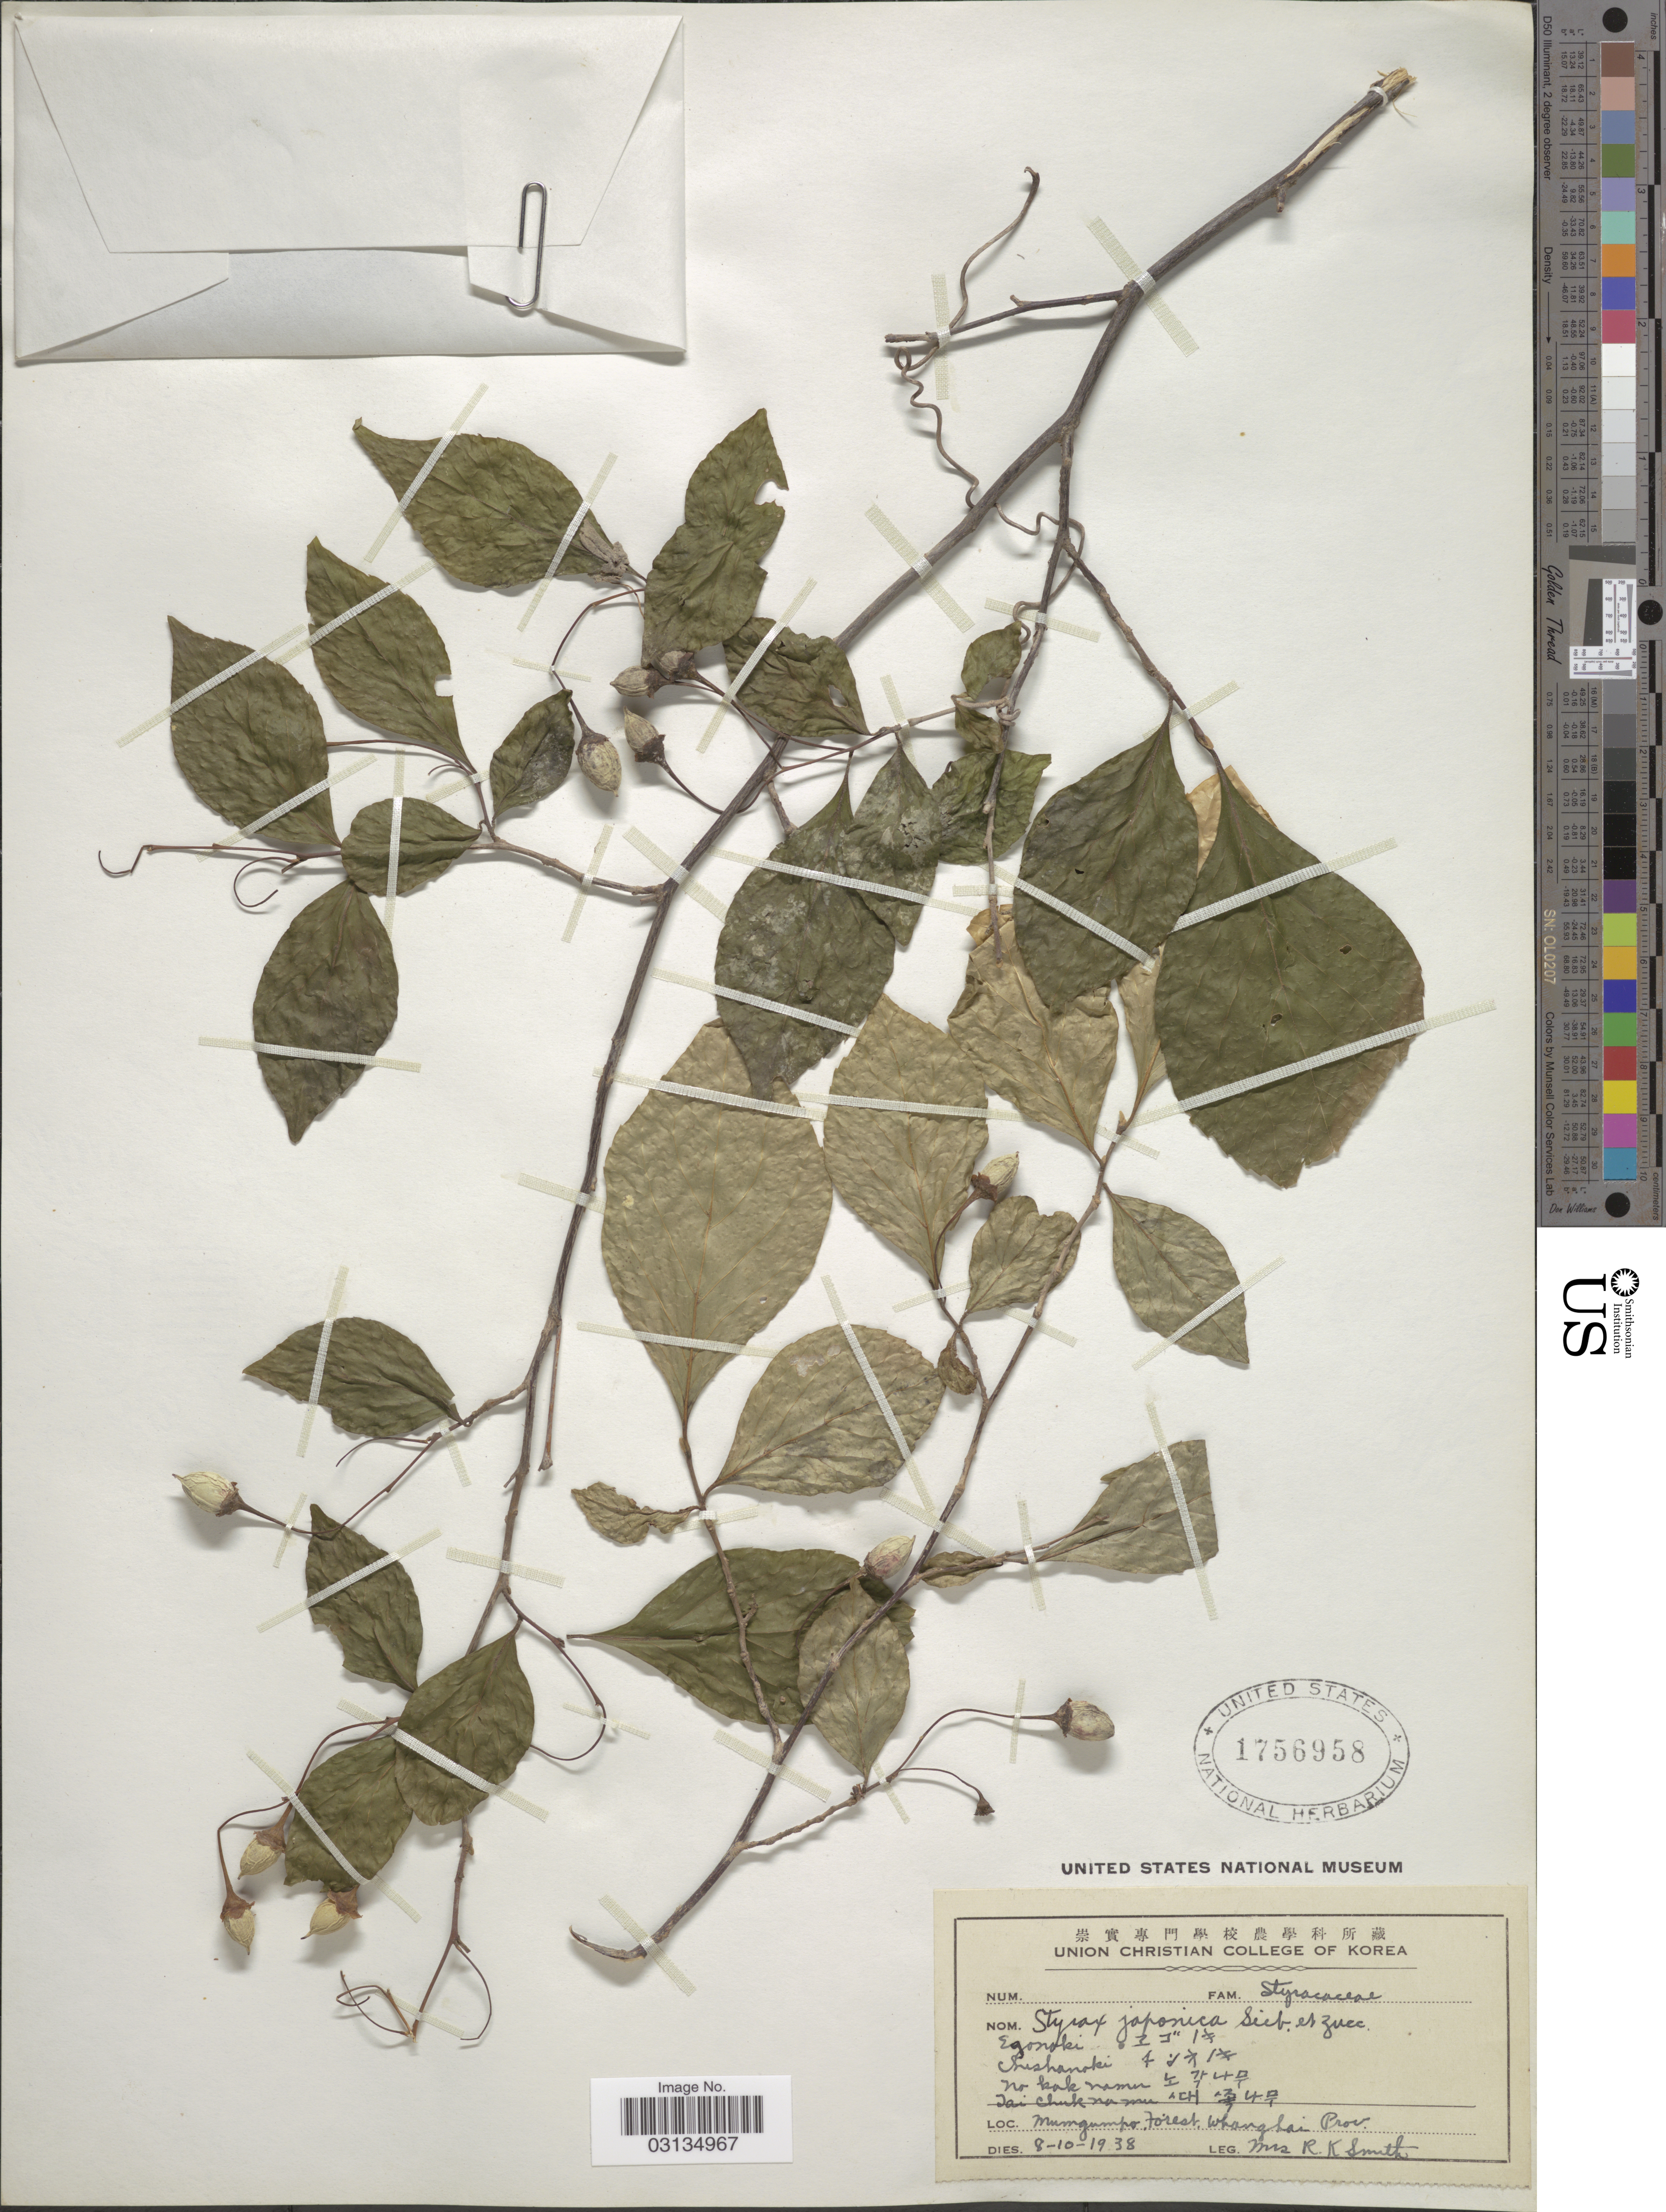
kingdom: Plantae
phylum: Tracheophyta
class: Magnoliopsida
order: Ericales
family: Styracaceae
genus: Styrax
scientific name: Styrax japonicus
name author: Siebold & Zucc.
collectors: R. Smith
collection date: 1938-10-08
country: North Korea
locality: Mumgumpo Forest, Whanghai Prov.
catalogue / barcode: US 1756958